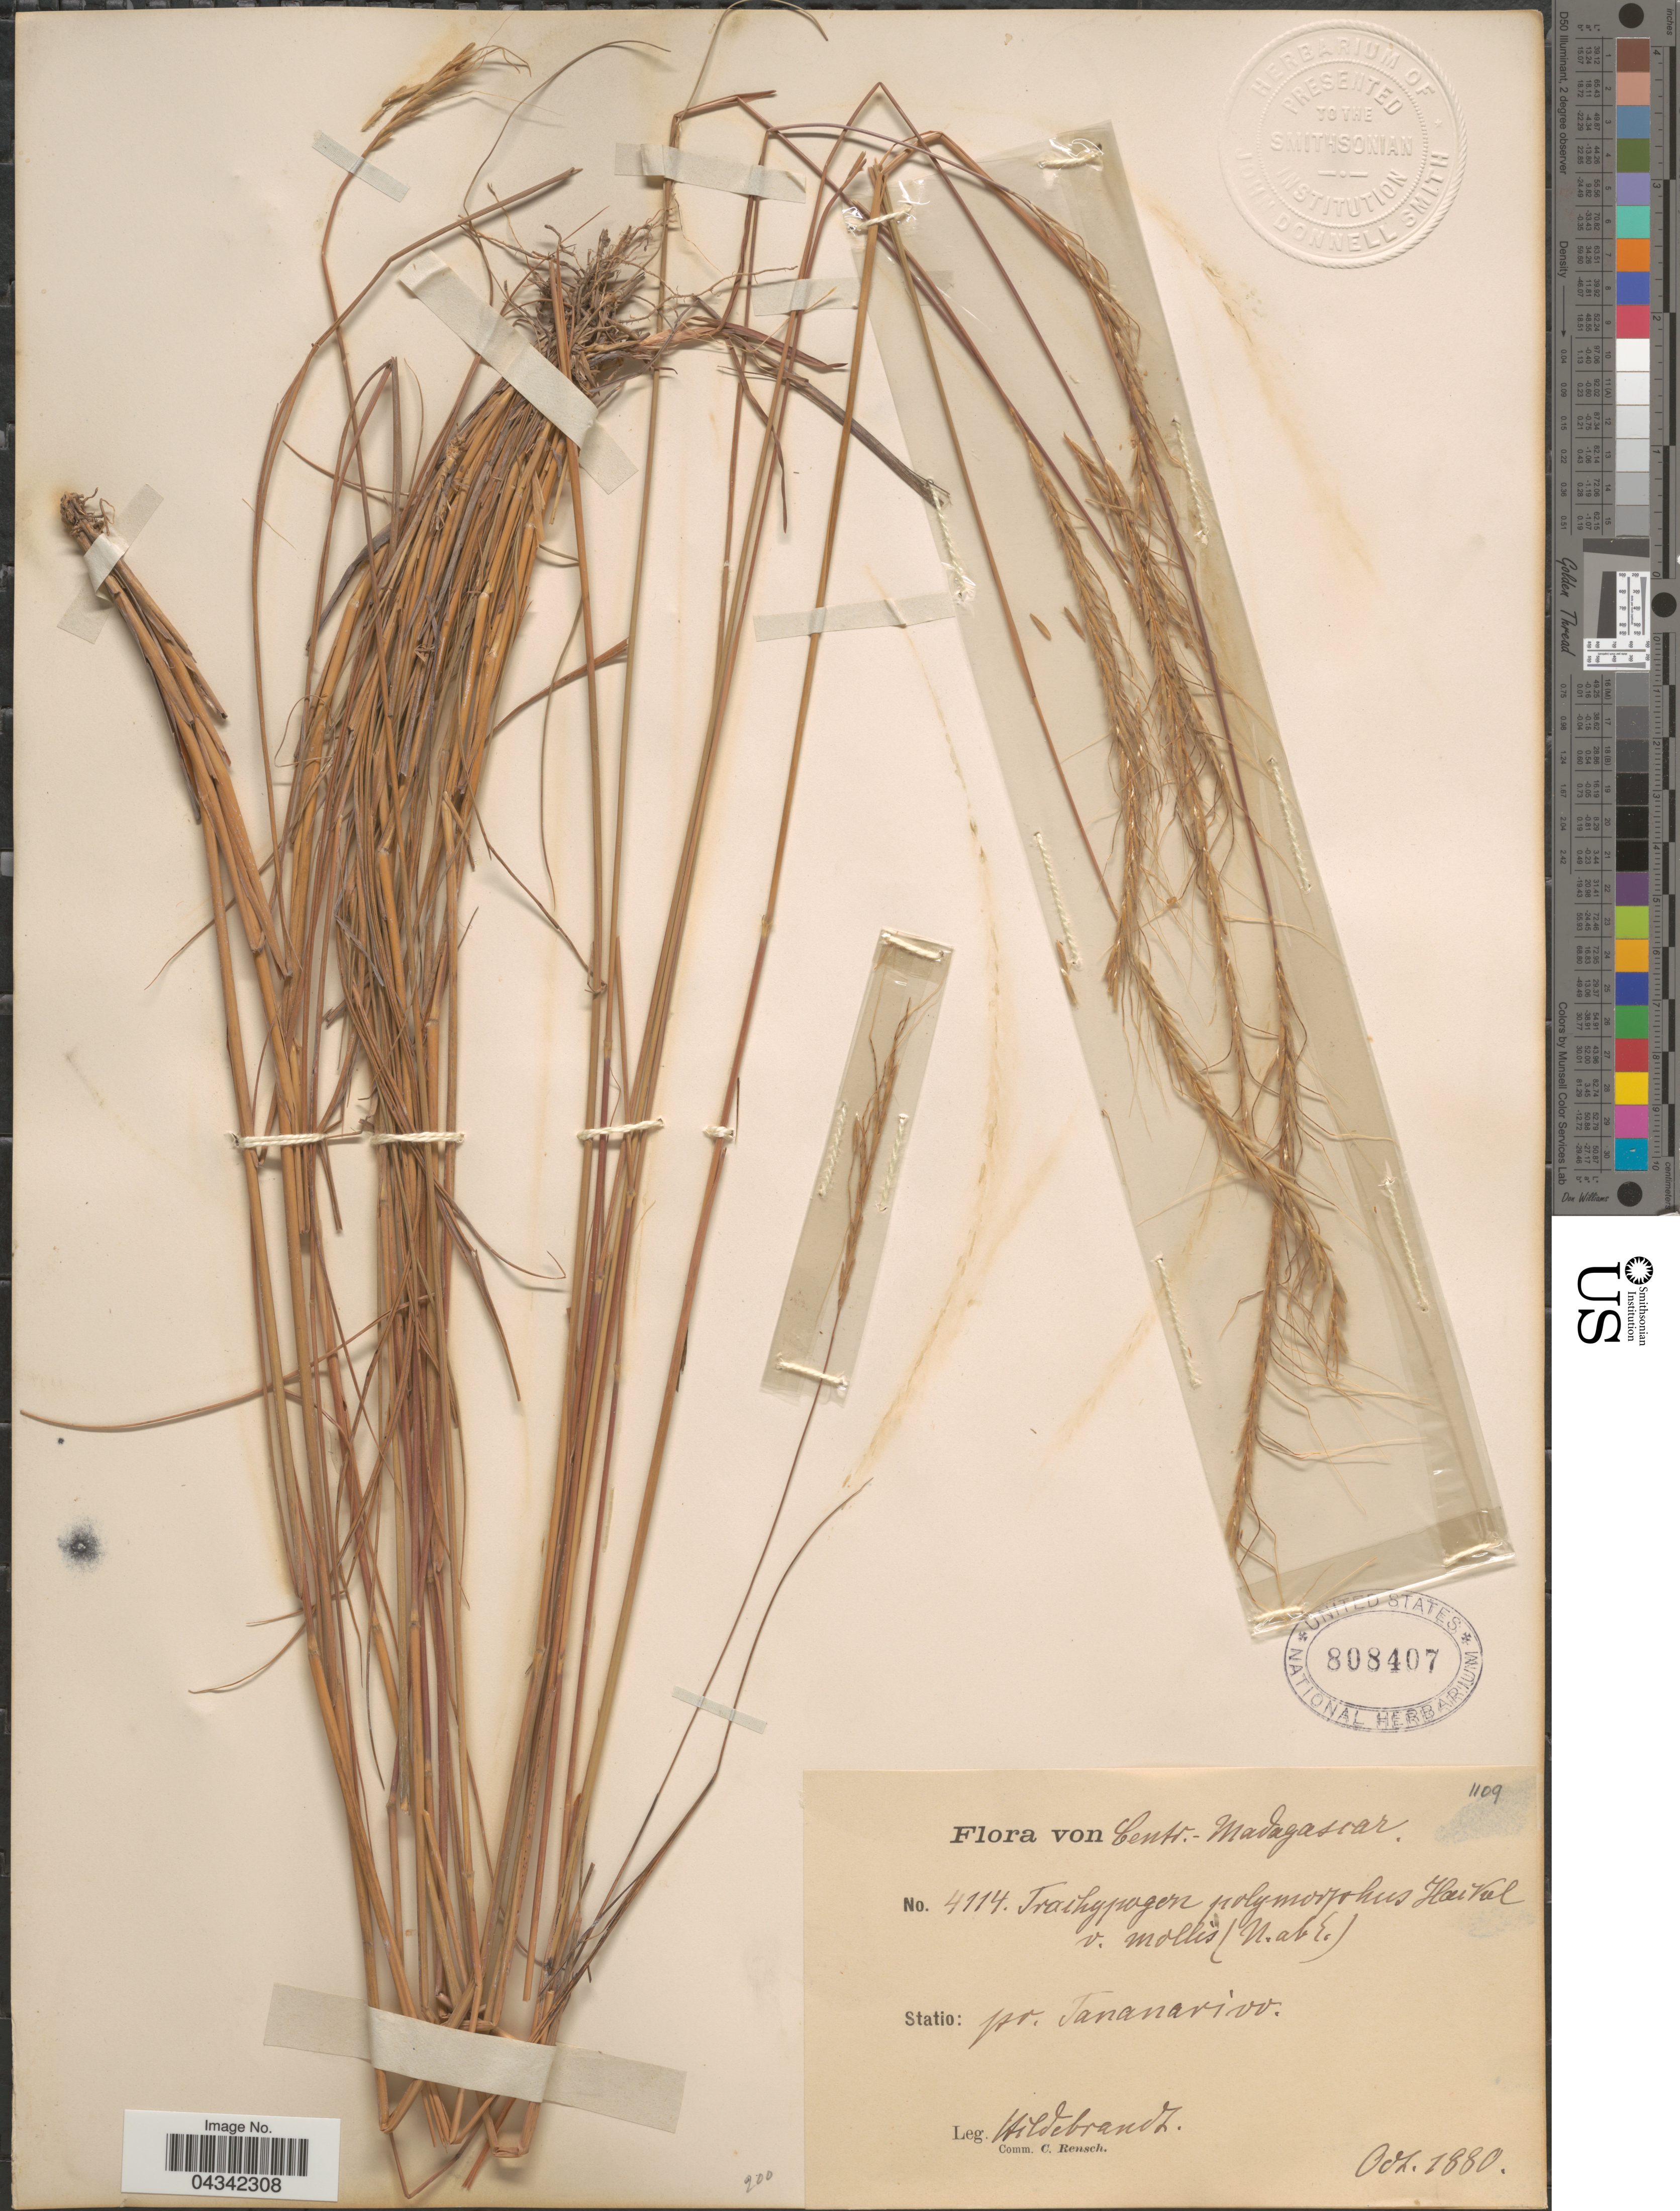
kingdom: Plantae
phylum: Tracheophyta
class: Liliopsida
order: Poales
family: Poaceae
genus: Trachypogon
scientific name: Trachypogon spicatus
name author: (L. f.) Kuntze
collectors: J. Hildebrandt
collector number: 4114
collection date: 1880-10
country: Madagascar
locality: Centr.-Madagascar. Statio: pr. Tananarivo.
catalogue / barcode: US 808407